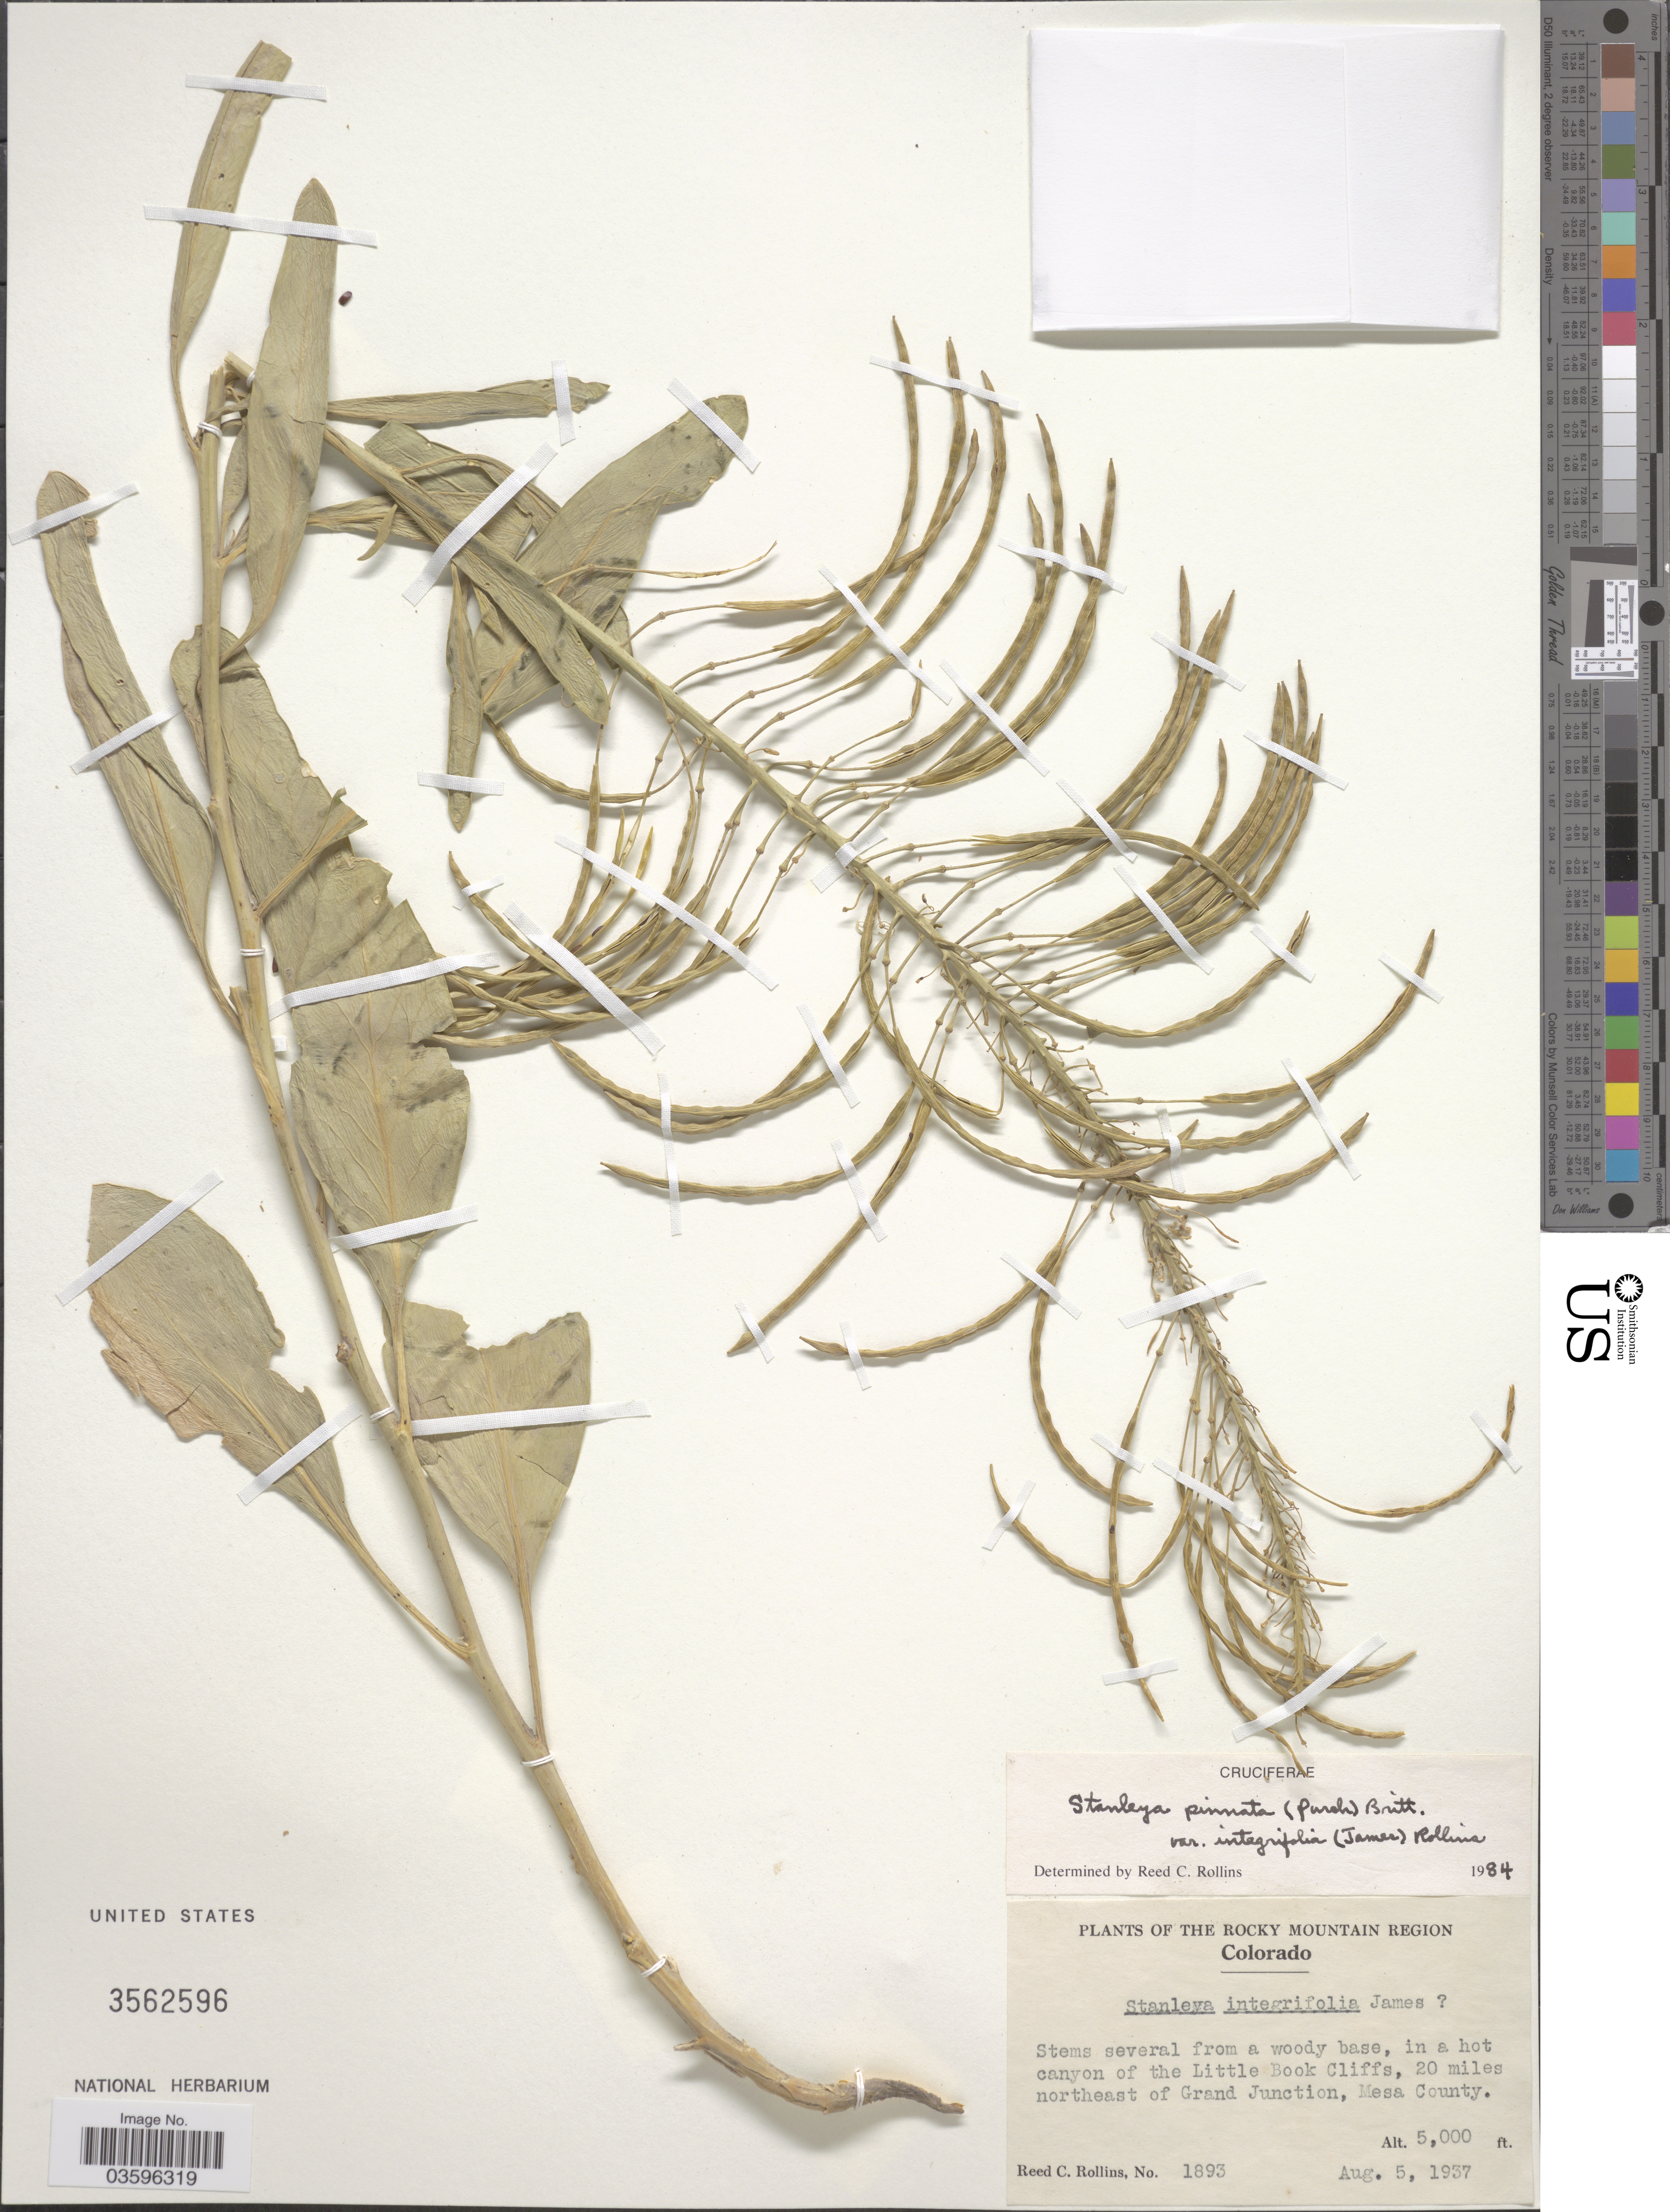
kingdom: Plantae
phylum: Tracheophyta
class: Magnoliopsida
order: Brassicales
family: Brassicaceae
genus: Stanleya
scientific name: Stanleya pinnata var. integrifolia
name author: (E. James) Rollins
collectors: R. C. Rollins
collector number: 1893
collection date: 1937-08-05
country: United States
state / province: Colorado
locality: The Rocky Mountain Region. In a hot canyon of the Little Book Cliffs, 20 miles northeast of Grand Junction, Mesa County.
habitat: in a hot canyon of a cliff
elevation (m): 1524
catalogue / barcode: US 3562596